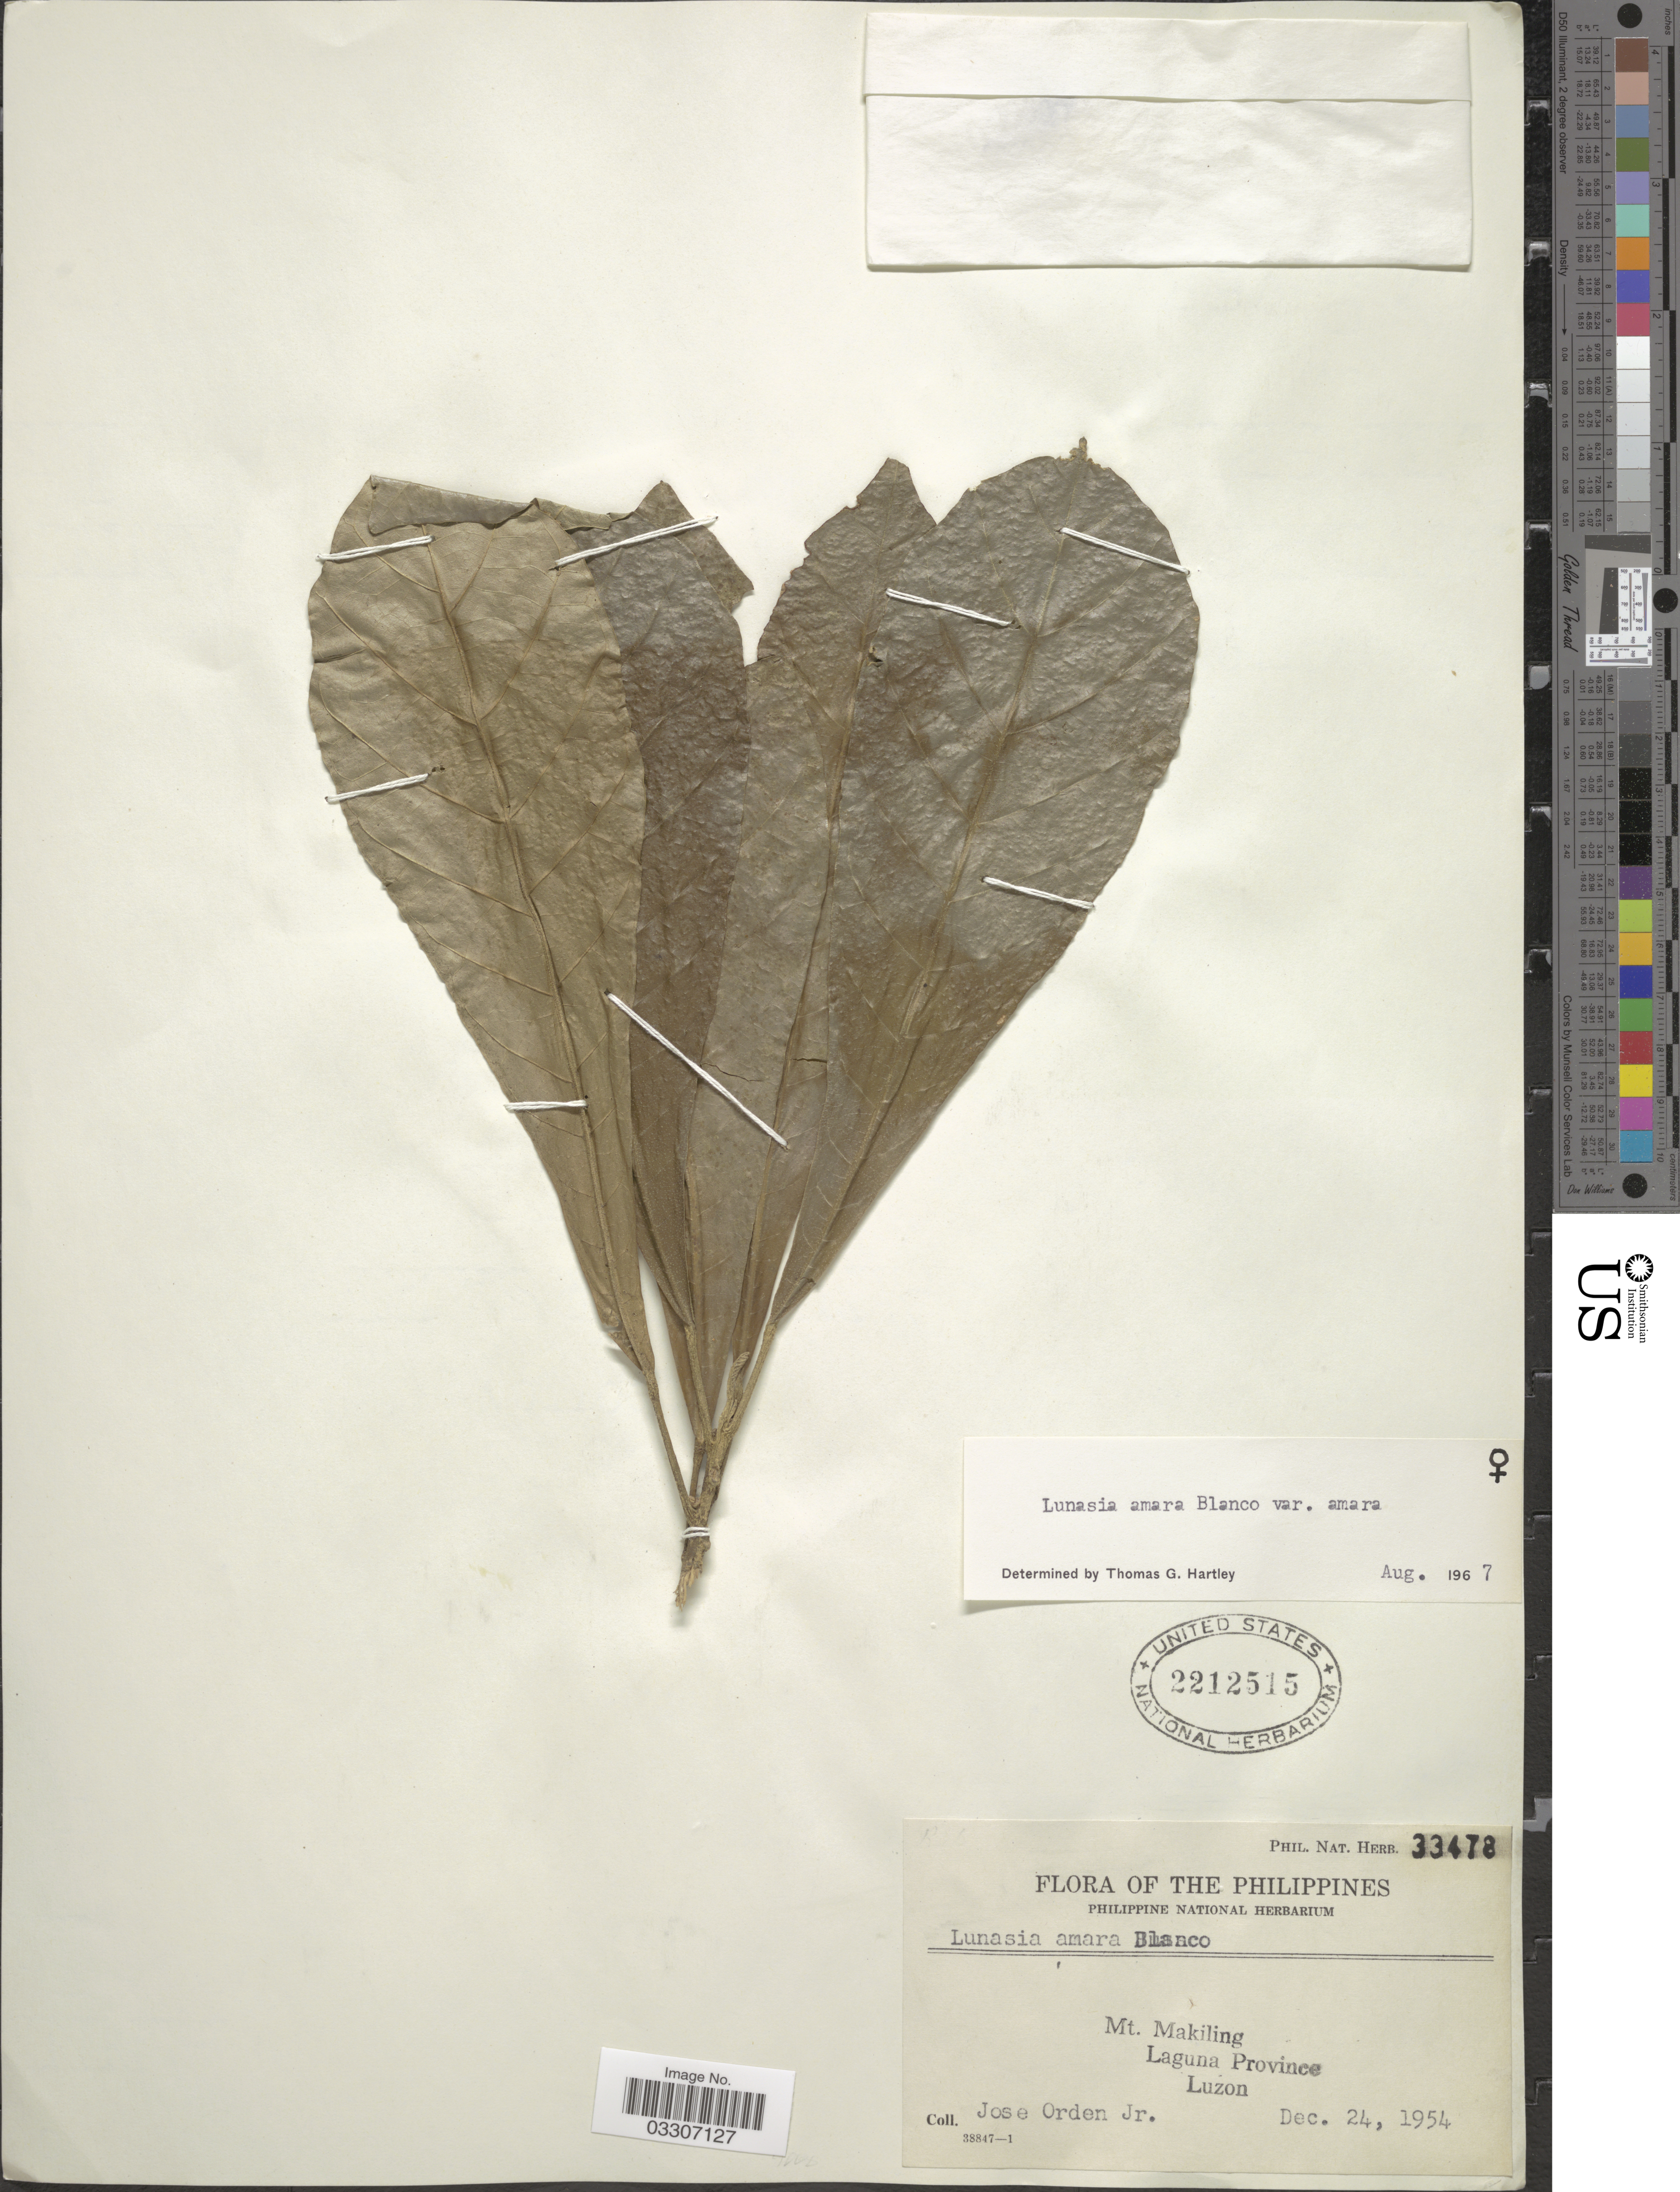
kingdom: Plantae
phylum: Tracheophyta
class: Magnoliopsida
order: Sapindales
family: Rutaceae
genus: Lunasia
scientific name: Lunasia amara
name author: Blanco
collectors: J. Ordon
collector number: Phil. Nat. Herb. 33478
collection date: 1954-12-24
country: Philippines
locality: Mt. Makiling Laguna Province Luzon.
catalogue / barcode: US 2212515